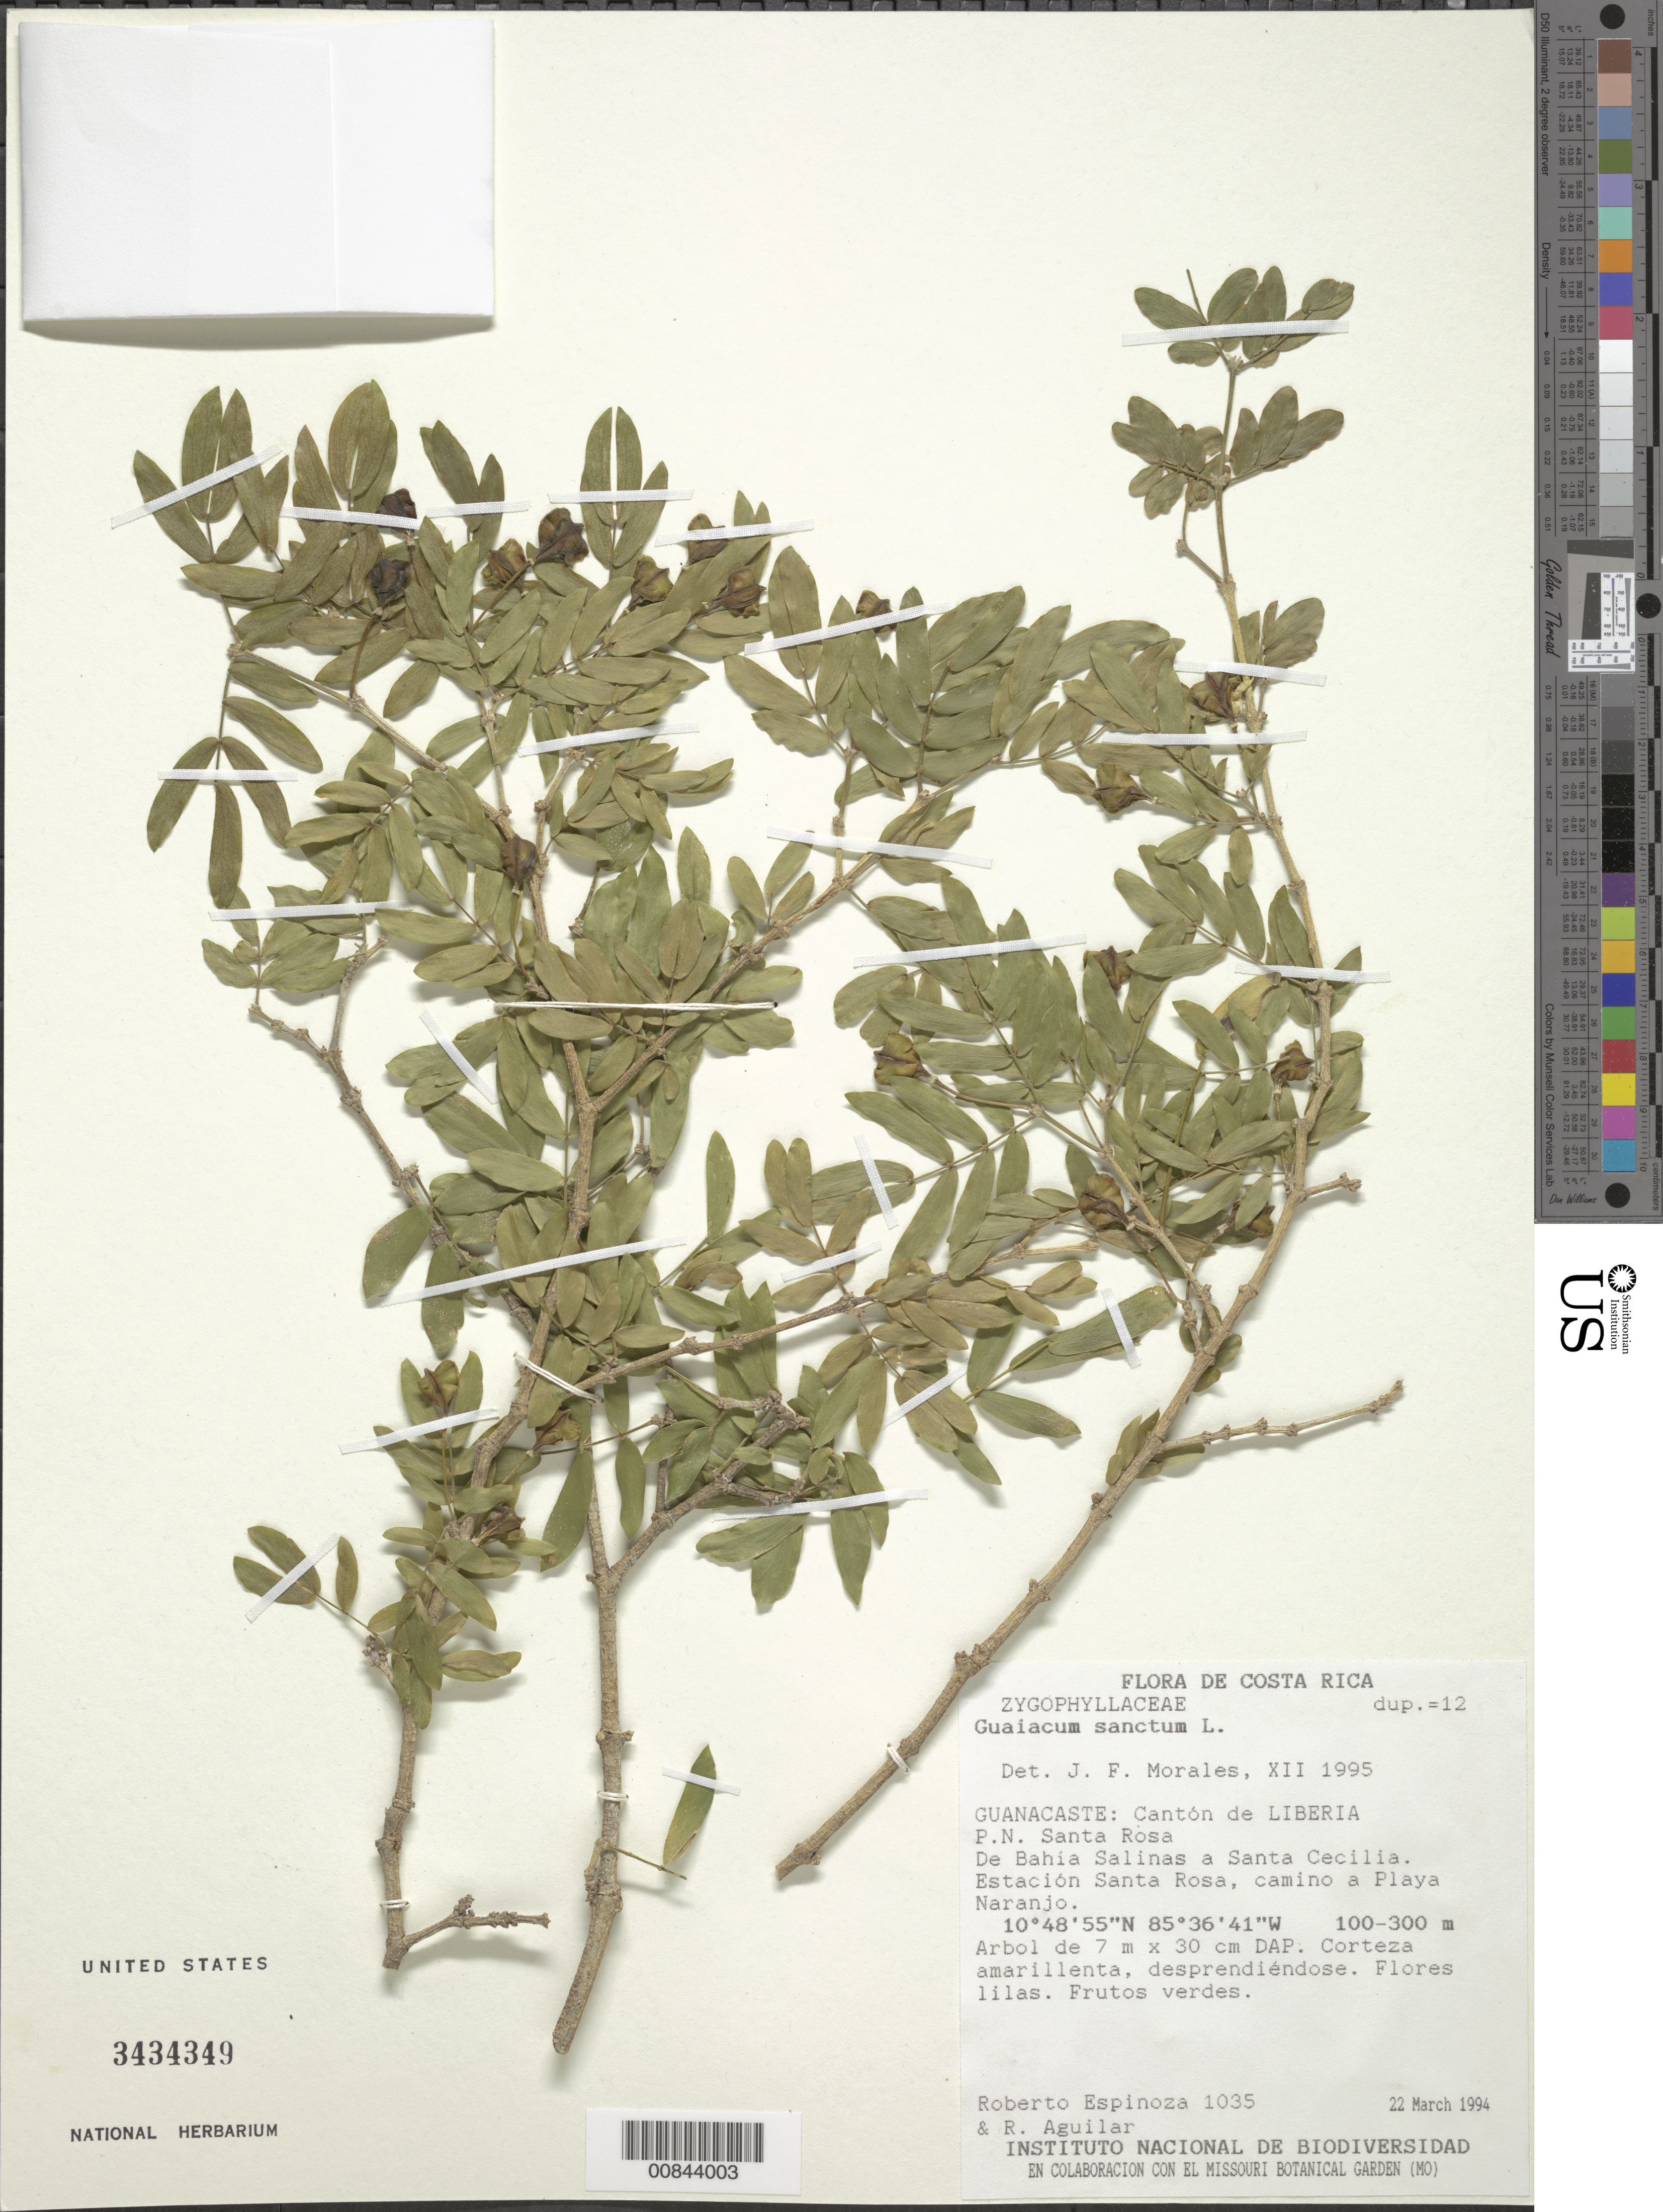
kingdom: Plantae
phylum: Tracheophyta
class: Magnoliopsida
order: Zygophyllales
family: Zygophyllaceae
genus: Guaiacum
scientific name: Guaiacum sanctum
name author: L.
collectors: R. Espinoza & R. Aguilar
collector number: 1035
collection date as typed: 22 Mar 1994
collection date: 1994-03-22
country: Costa Rica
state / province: Guanacaste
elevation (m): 100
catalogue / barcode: US 3434349